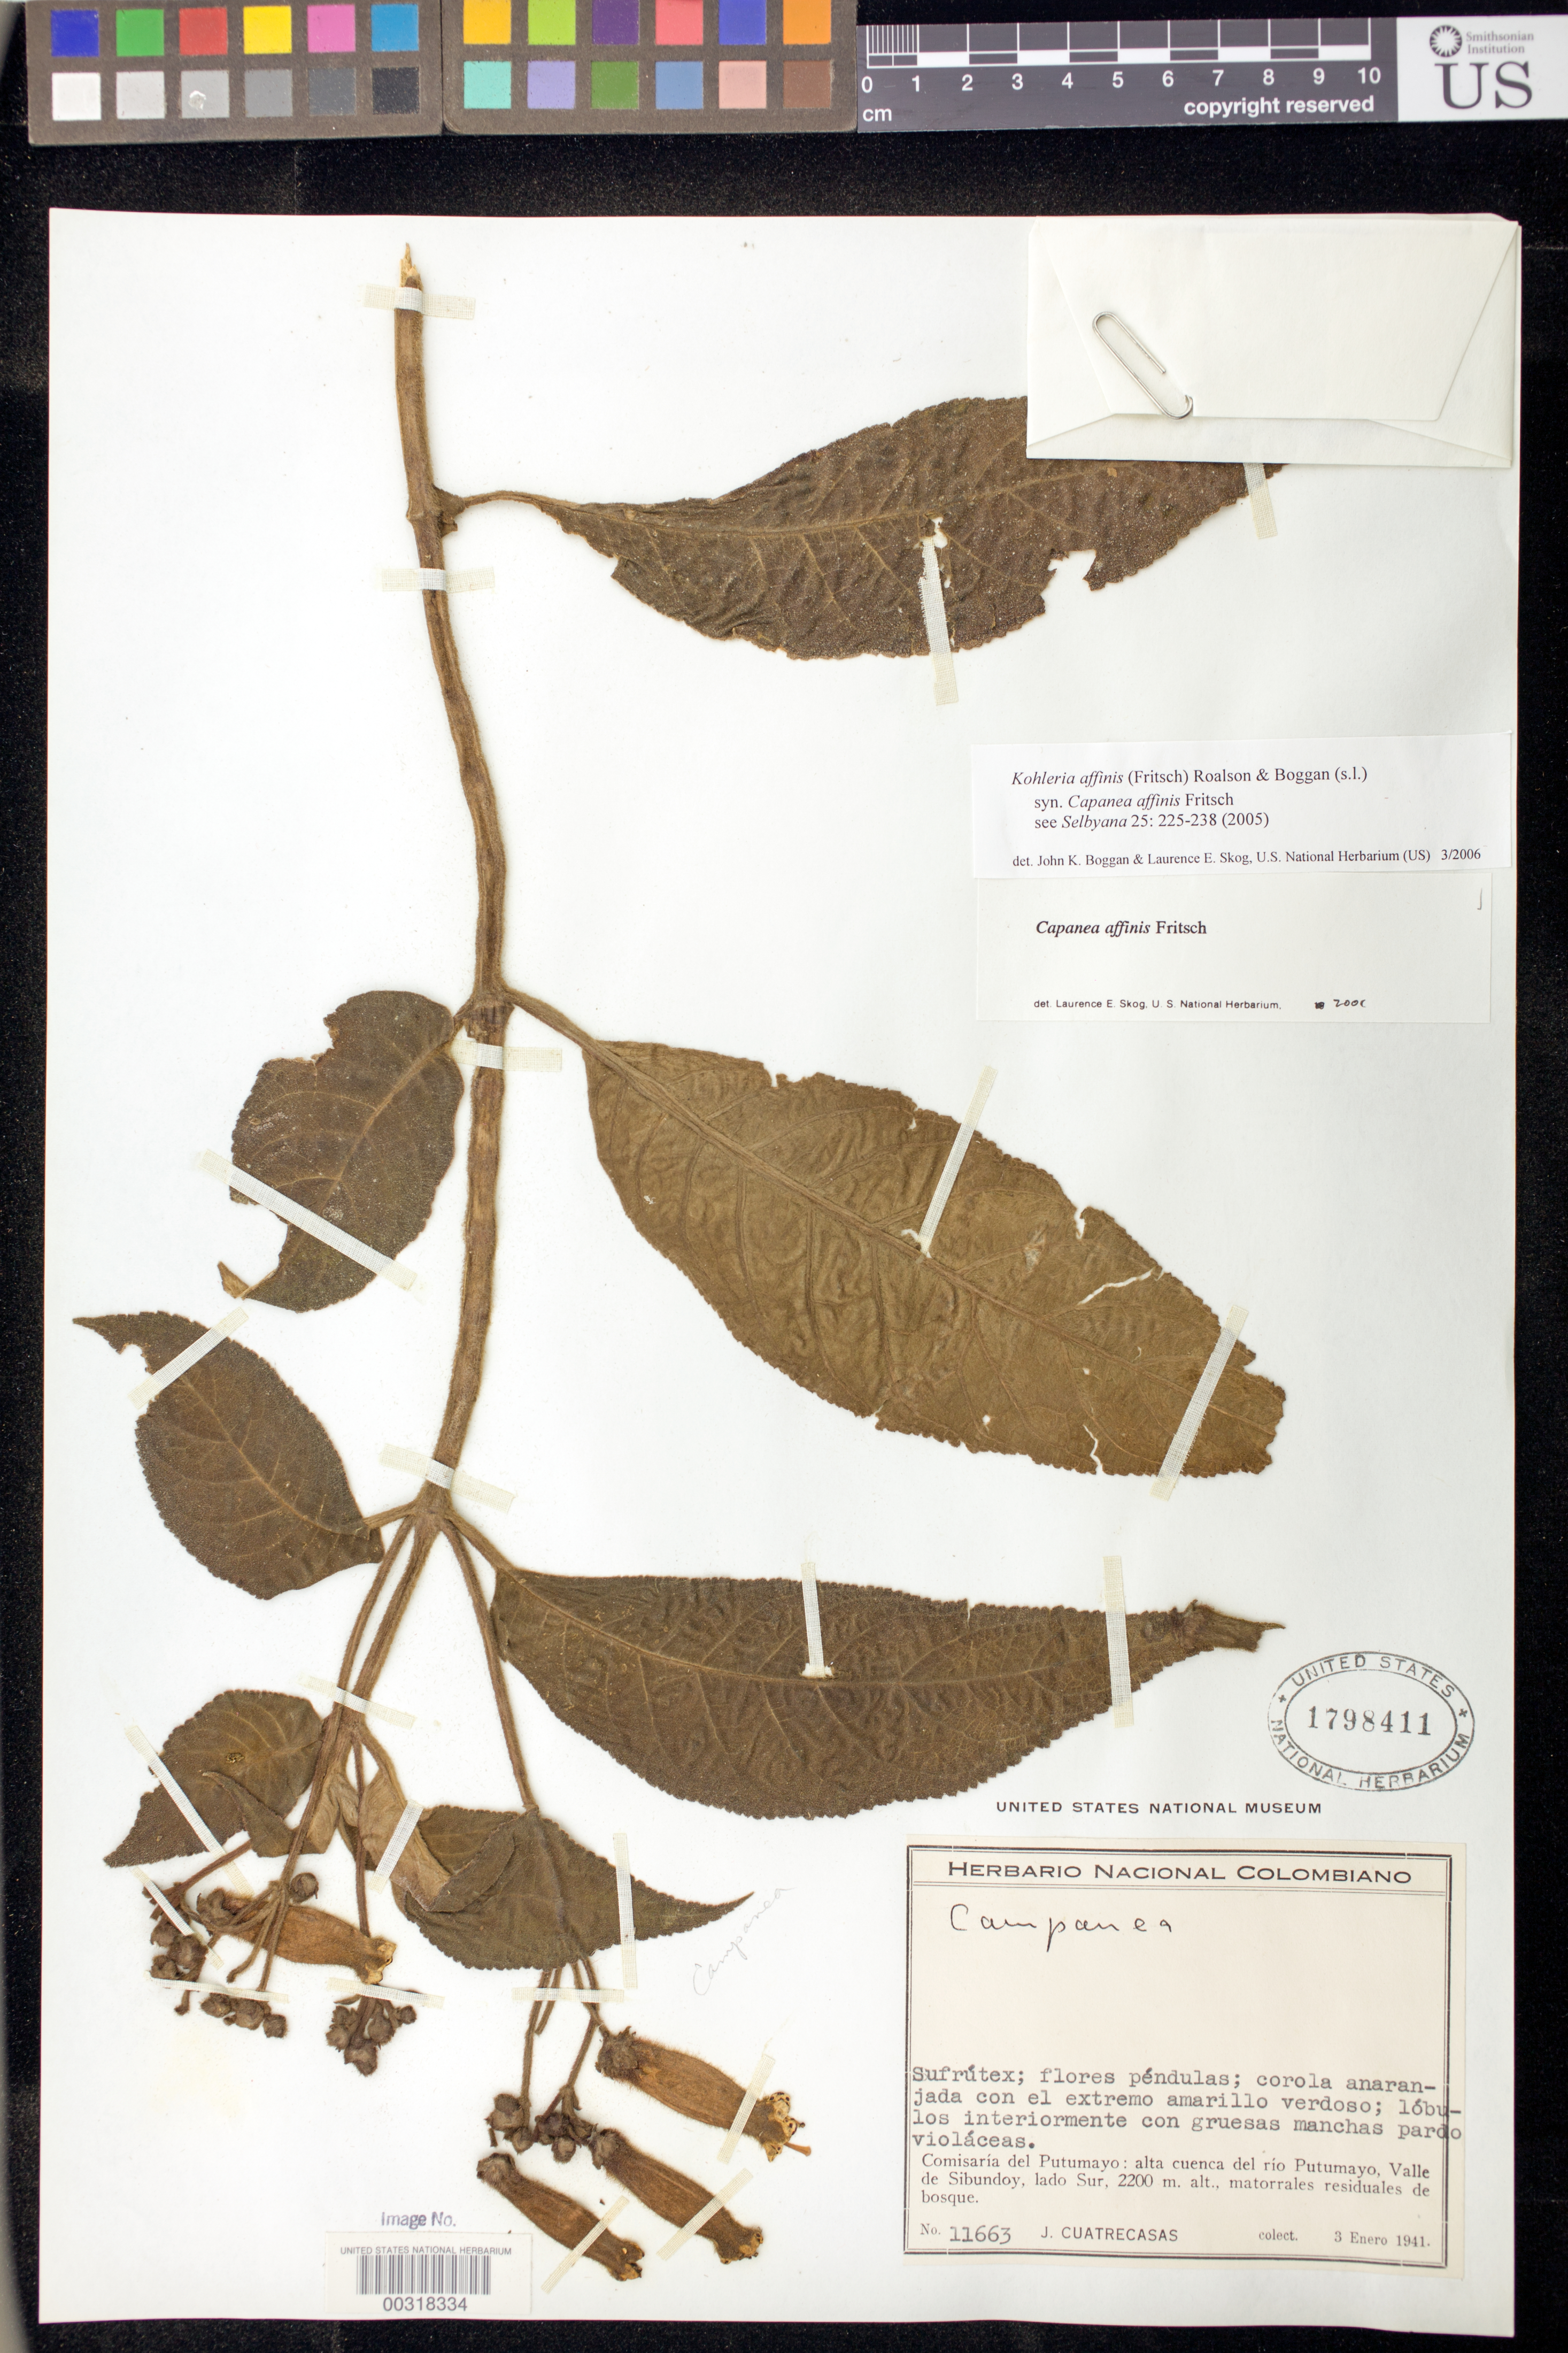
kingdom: Plantae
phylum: Tracheophyta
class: Magnoliopsida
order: Lamiales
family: Gesneriaceae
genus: Kohleria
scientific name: Kohleria affinis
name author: (Fritsch) Roalson & Boggan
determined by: Boggan, J. K.; Skog, L. E.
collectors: J. Cuatrecasas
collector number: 11663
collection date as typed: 03 Jan 1941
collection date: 1941-01-03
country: Colombia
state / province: Putumayo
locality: Alta cuenca del río Putumayo, Valle de Sibundoy, lado Sur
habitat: Matorrales residuales de bosque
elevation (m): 2200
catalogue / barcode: US 1798411